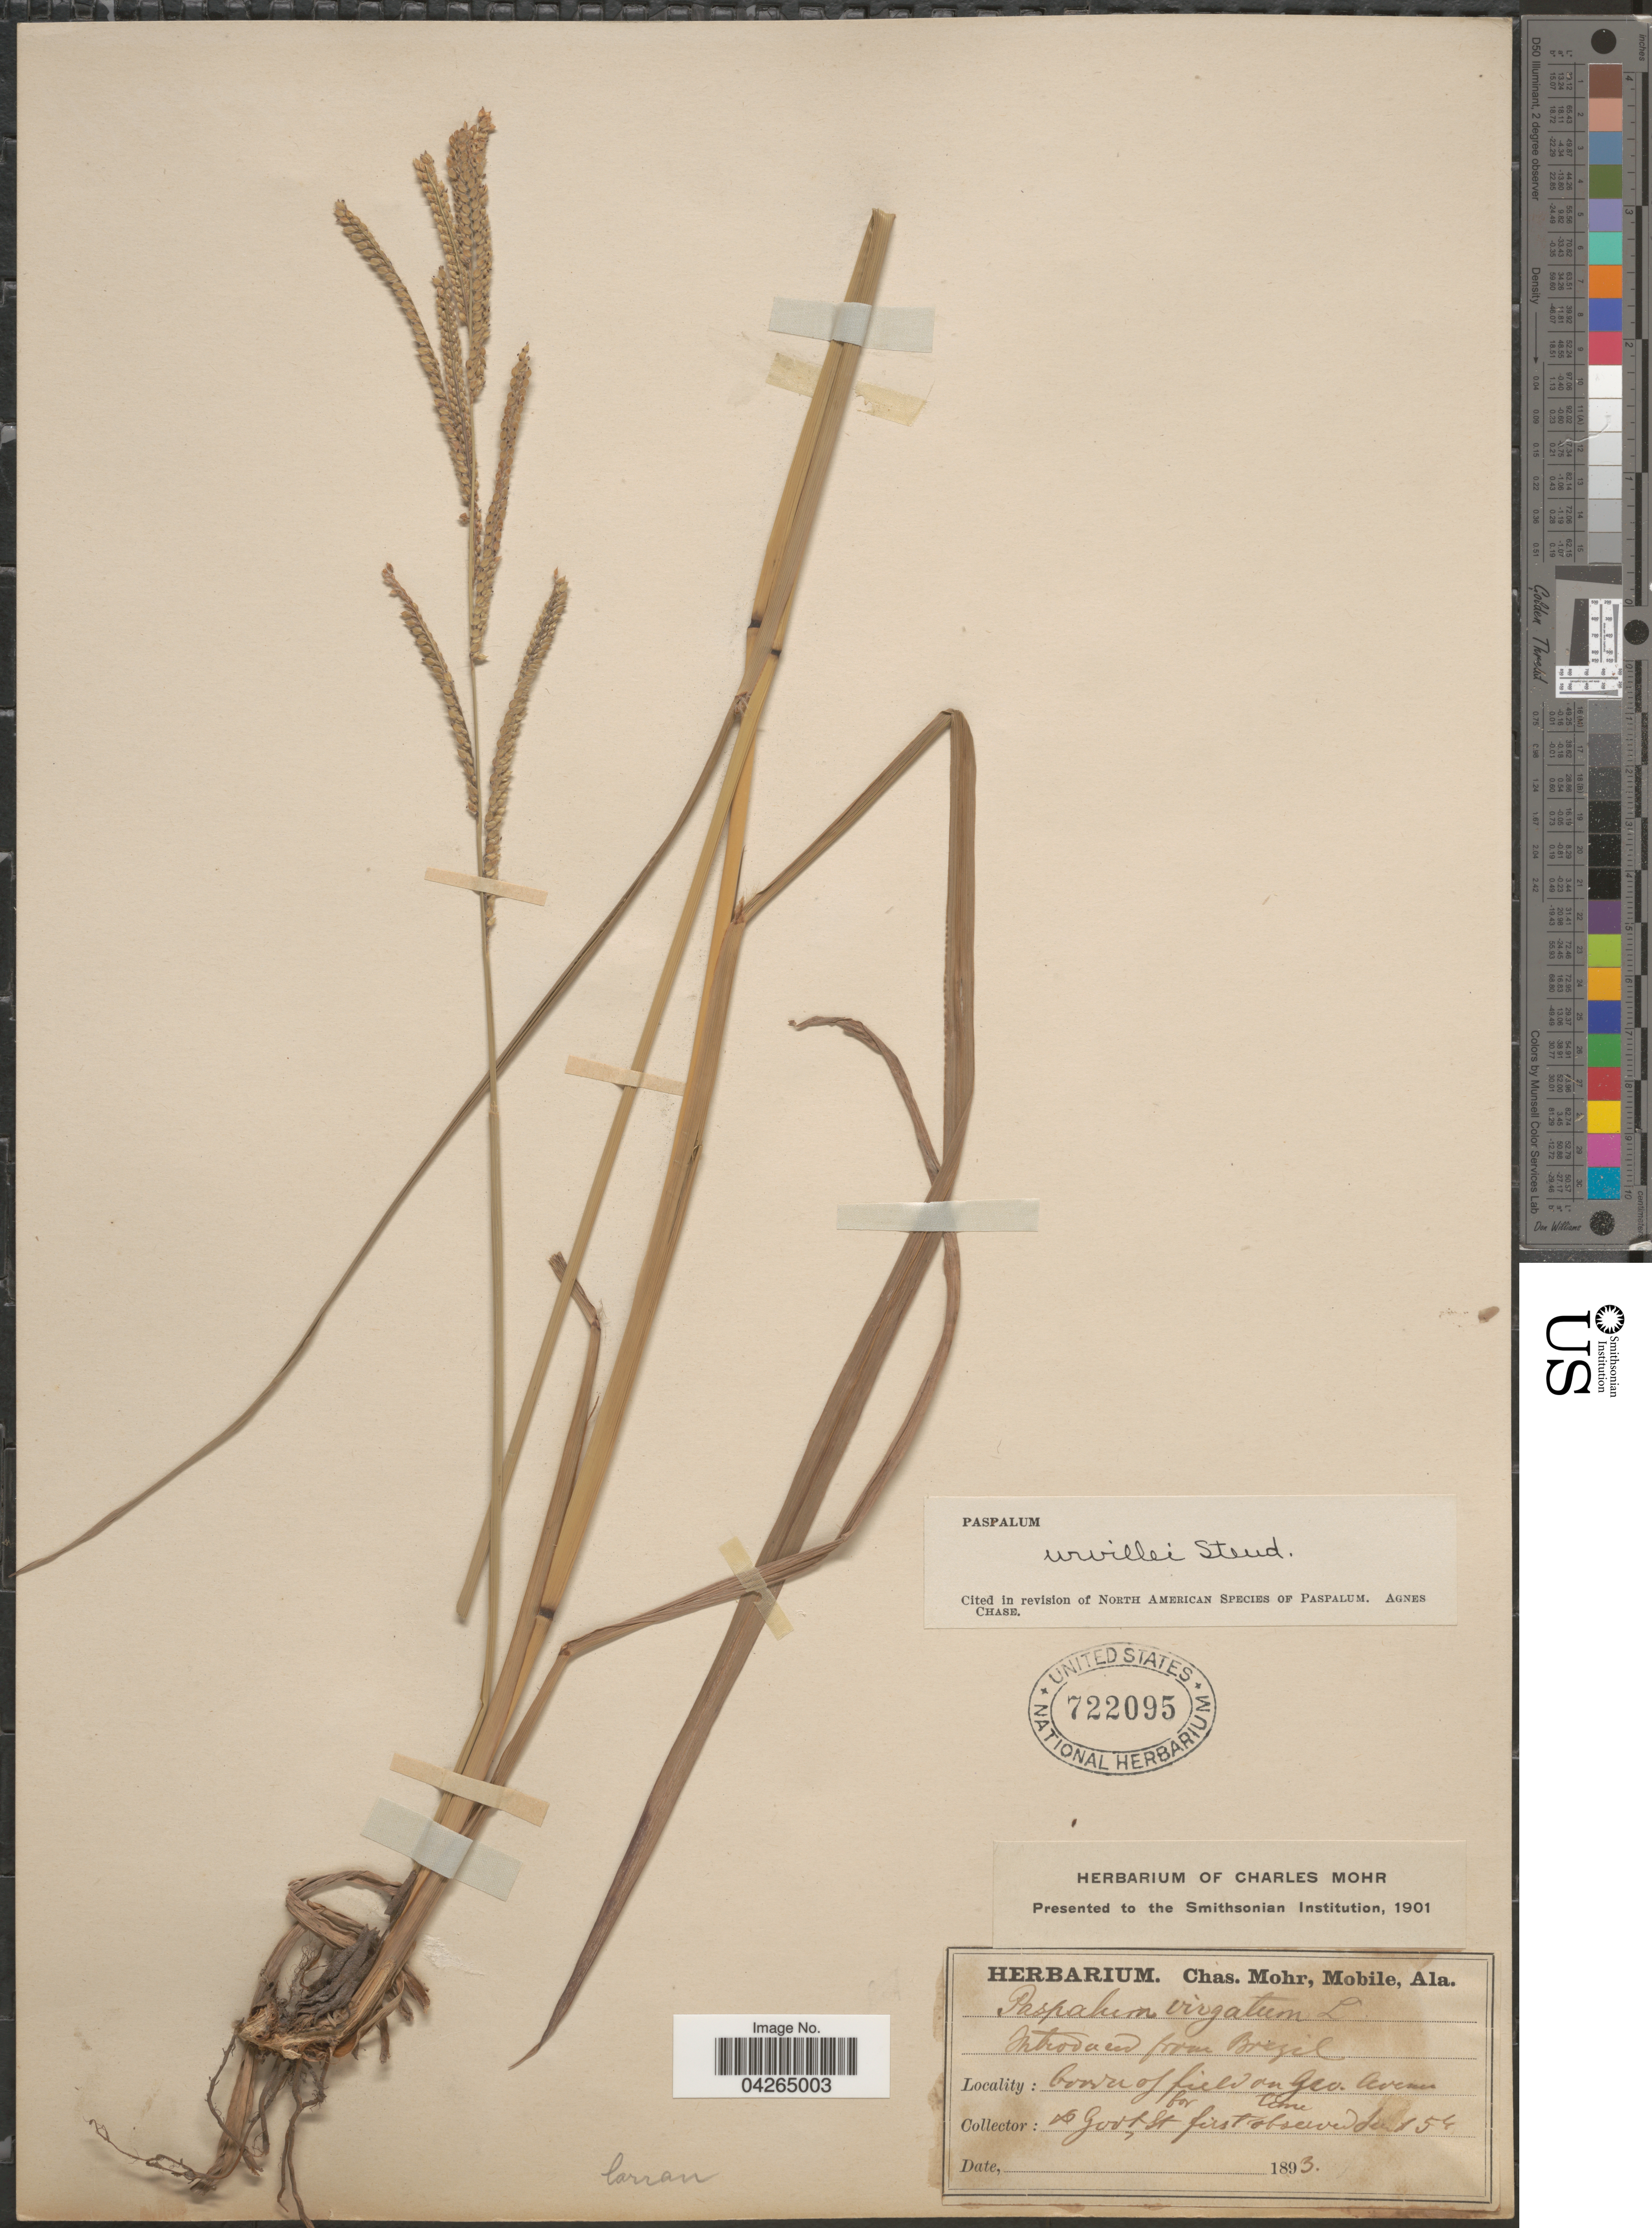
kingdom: Plantae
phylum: Tracheophyta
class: Liliopsida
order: Poales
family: Poaceae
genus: Paspalum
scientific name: Paspalum urvillei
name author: Steud.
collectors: ex herb. Charles Mohr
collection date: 1893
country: United States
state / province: Alabama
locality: Border of field on Geo Avenue & Govt. St.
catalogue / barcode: US 722095